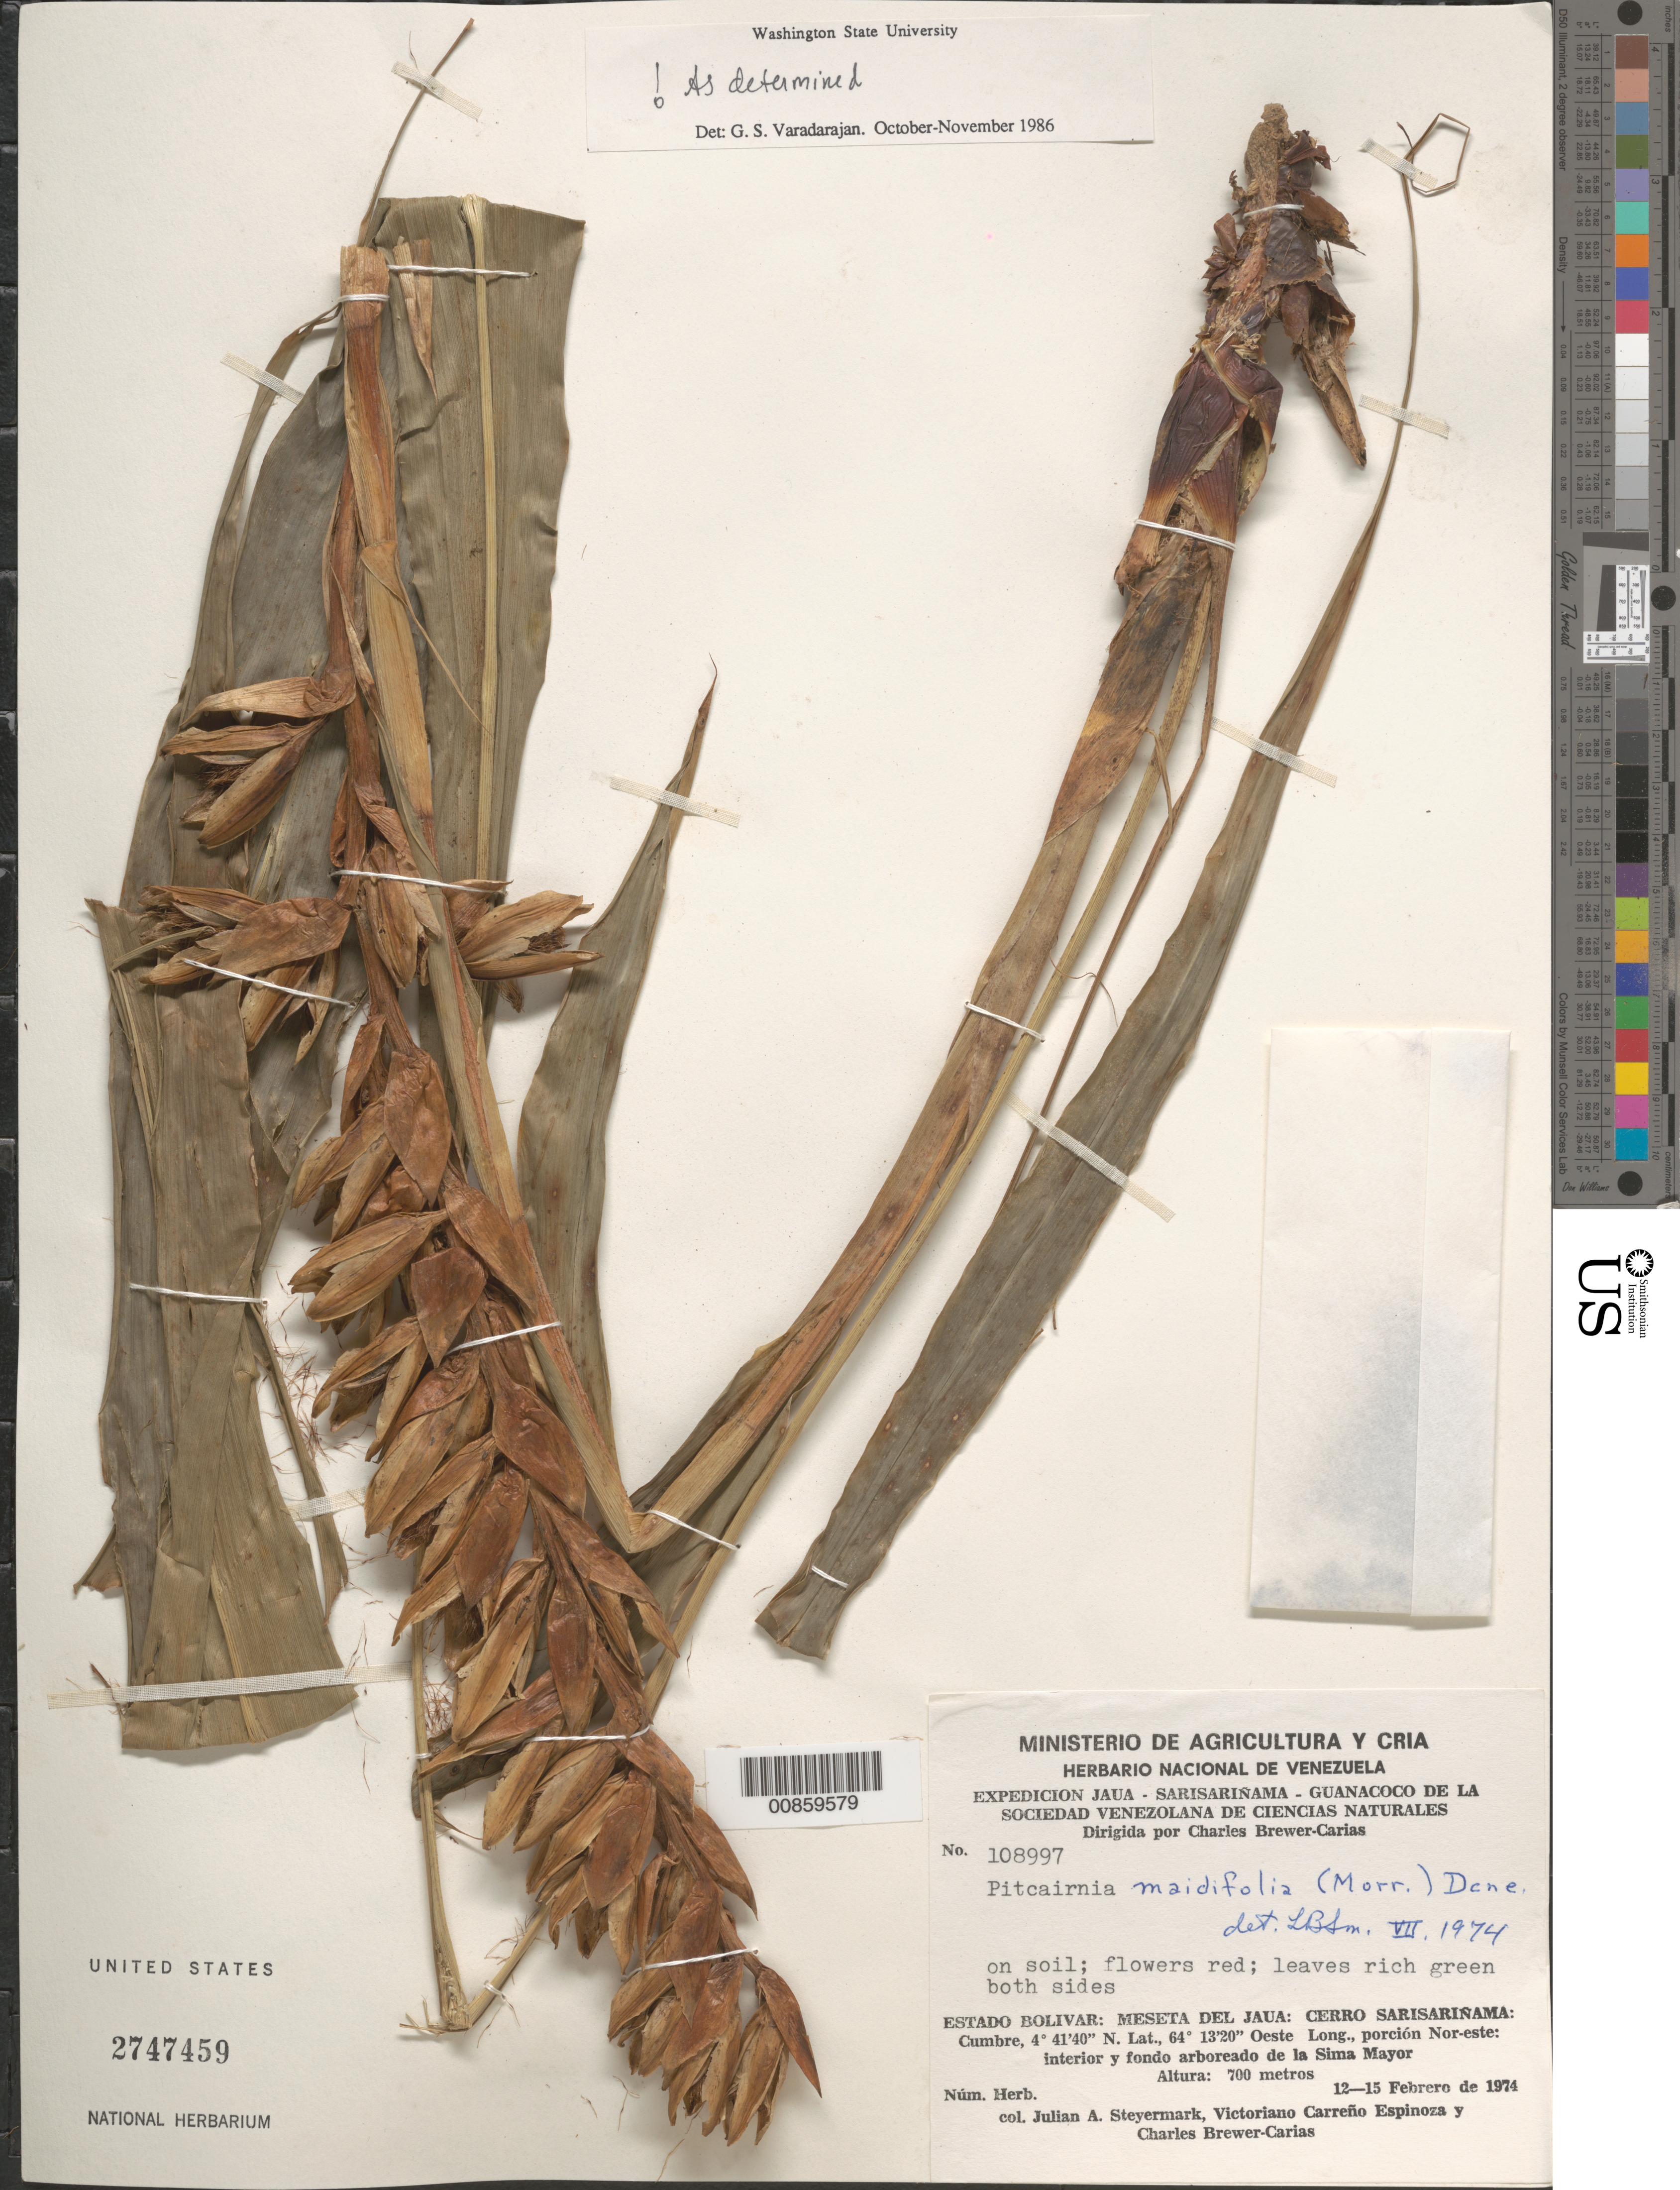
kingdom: Plantae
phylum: Tracheophyta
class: Liliopsida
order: Poales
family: Bromeliaceae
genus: Pitcairnia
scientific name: Pitcairnia maidifolia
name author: (C. Morren) Decne. ex Planch.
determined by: Varadarajan, G. S.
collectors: J. Steyermark, V. Carreño E. & C. Brewer-Carias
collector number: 108997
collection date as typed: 12-Feb-74 to 15-Feb-74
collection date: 1974-02-12/1974-02-15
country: Venezuela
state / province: Bolívar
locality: Meseta del Jaua: Cerro Sarisariñama; interíor y fondo arboreando de la Sima Mayor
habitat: Interior y fondo arboreado de la Sima Mayor; on soil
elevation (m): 700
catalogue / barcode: US 2747459